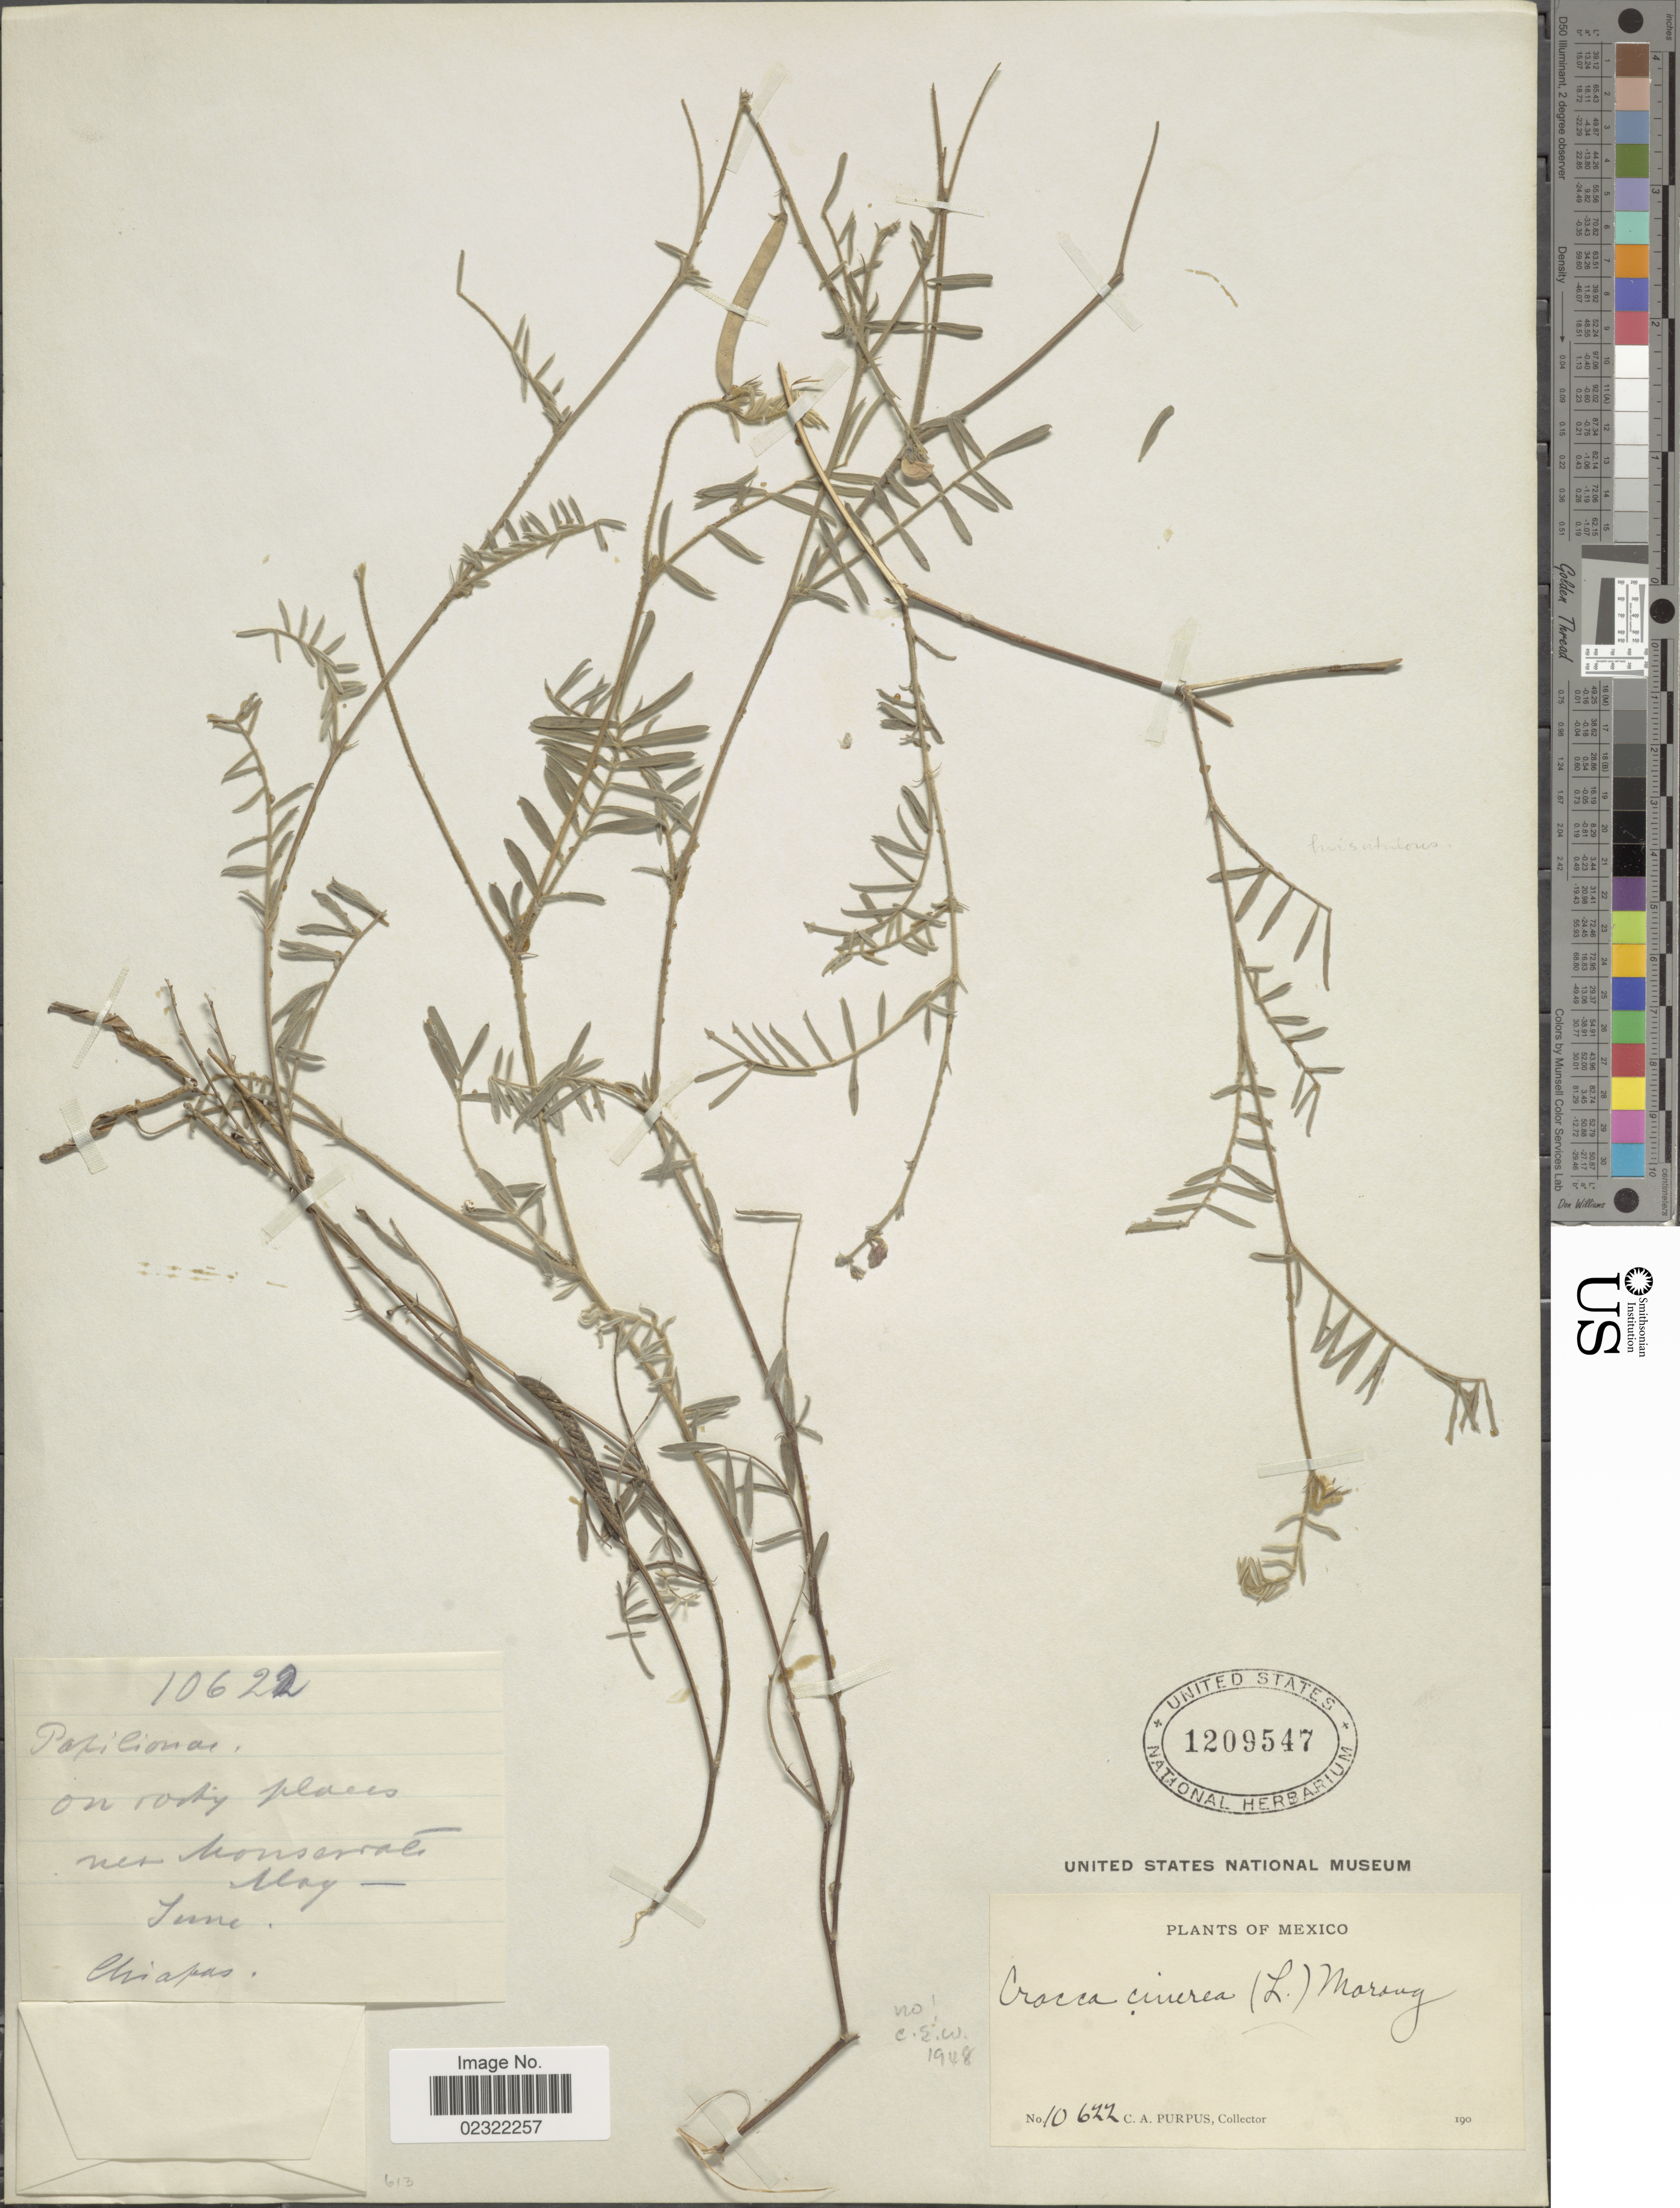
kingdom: Plantae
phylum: Tracheophyta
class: Magnoliopsida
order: Fabales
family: Fabaceae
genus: Tephrosia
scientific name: Tephrosia cinerea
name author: (L.) Pers.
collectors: C. A. Purpus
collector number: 10622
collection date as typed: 190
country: Mexico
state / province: Chiapas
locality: Mexico. Chiapas.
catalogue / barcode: US 1209547